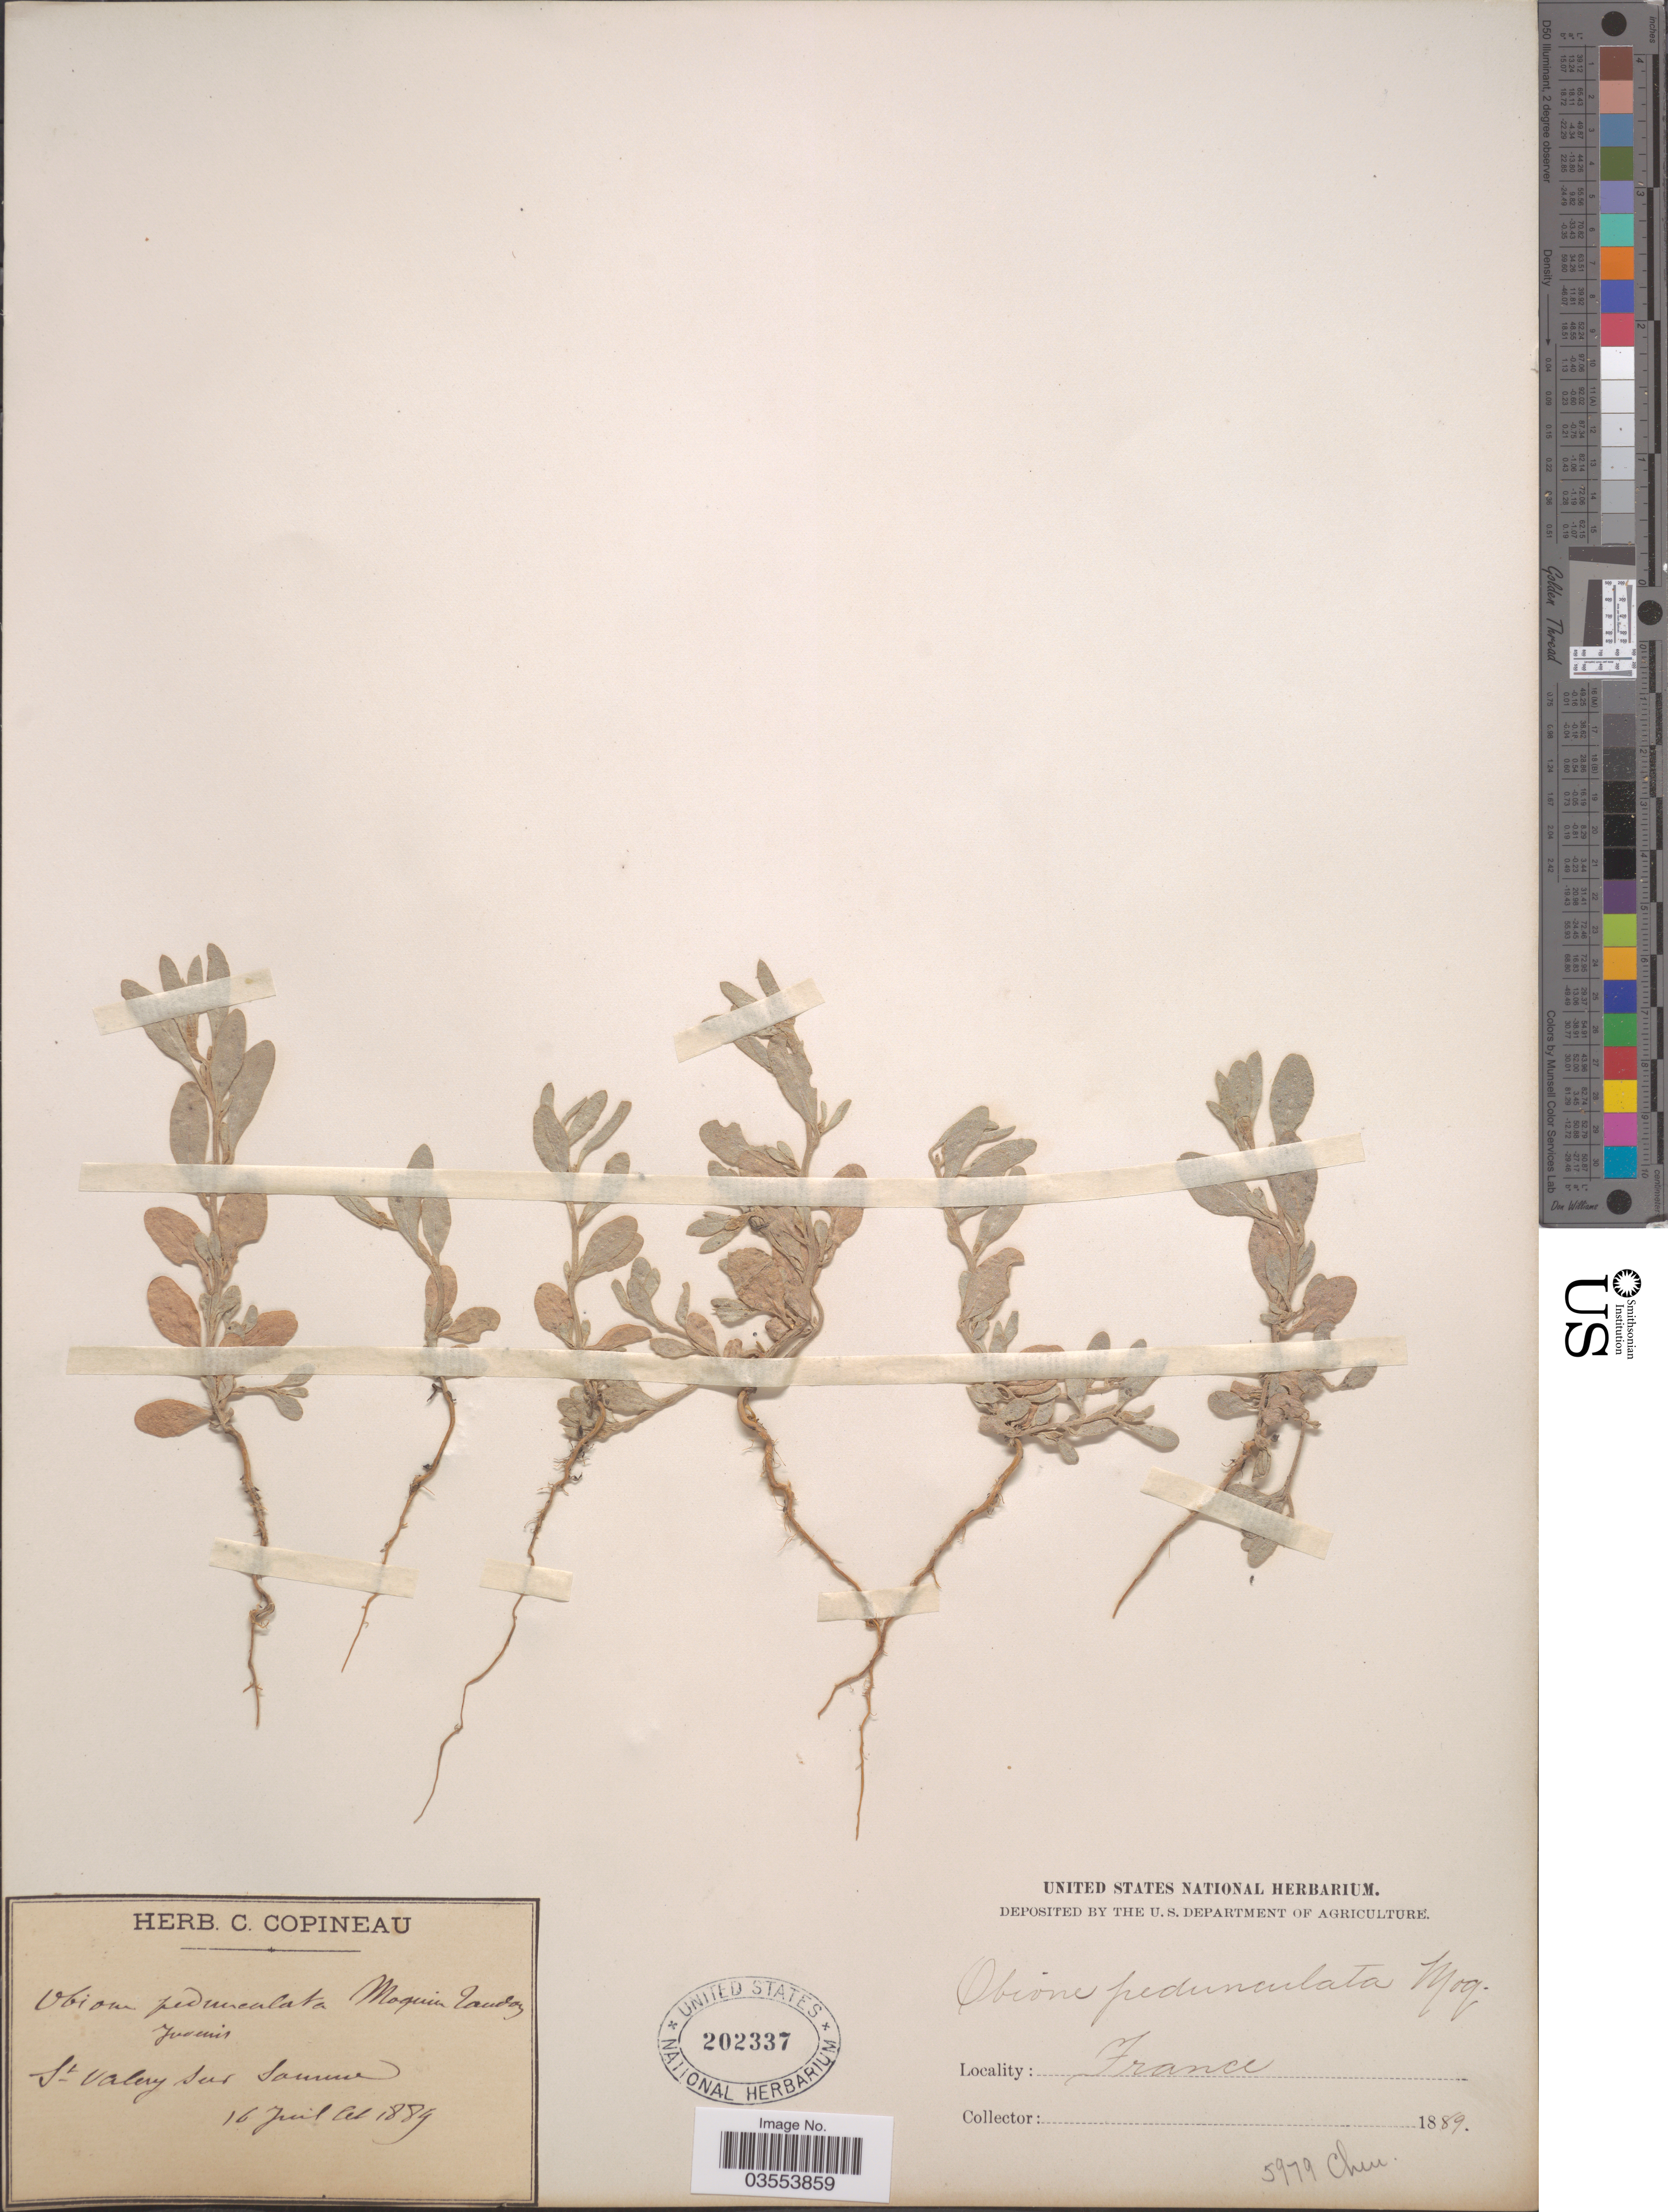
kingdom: Plantae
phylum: Tracheophyta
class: Magnoliopsida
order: Caryophyllales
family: Amaranthaceae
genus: Atriplex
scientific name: Atriplex pedunculata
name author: L.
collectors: ex herb. C. Copineau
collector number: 2979cheu*?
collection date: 1889-07-16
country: France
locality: St Valery sur Somme.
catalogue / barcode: US 202337